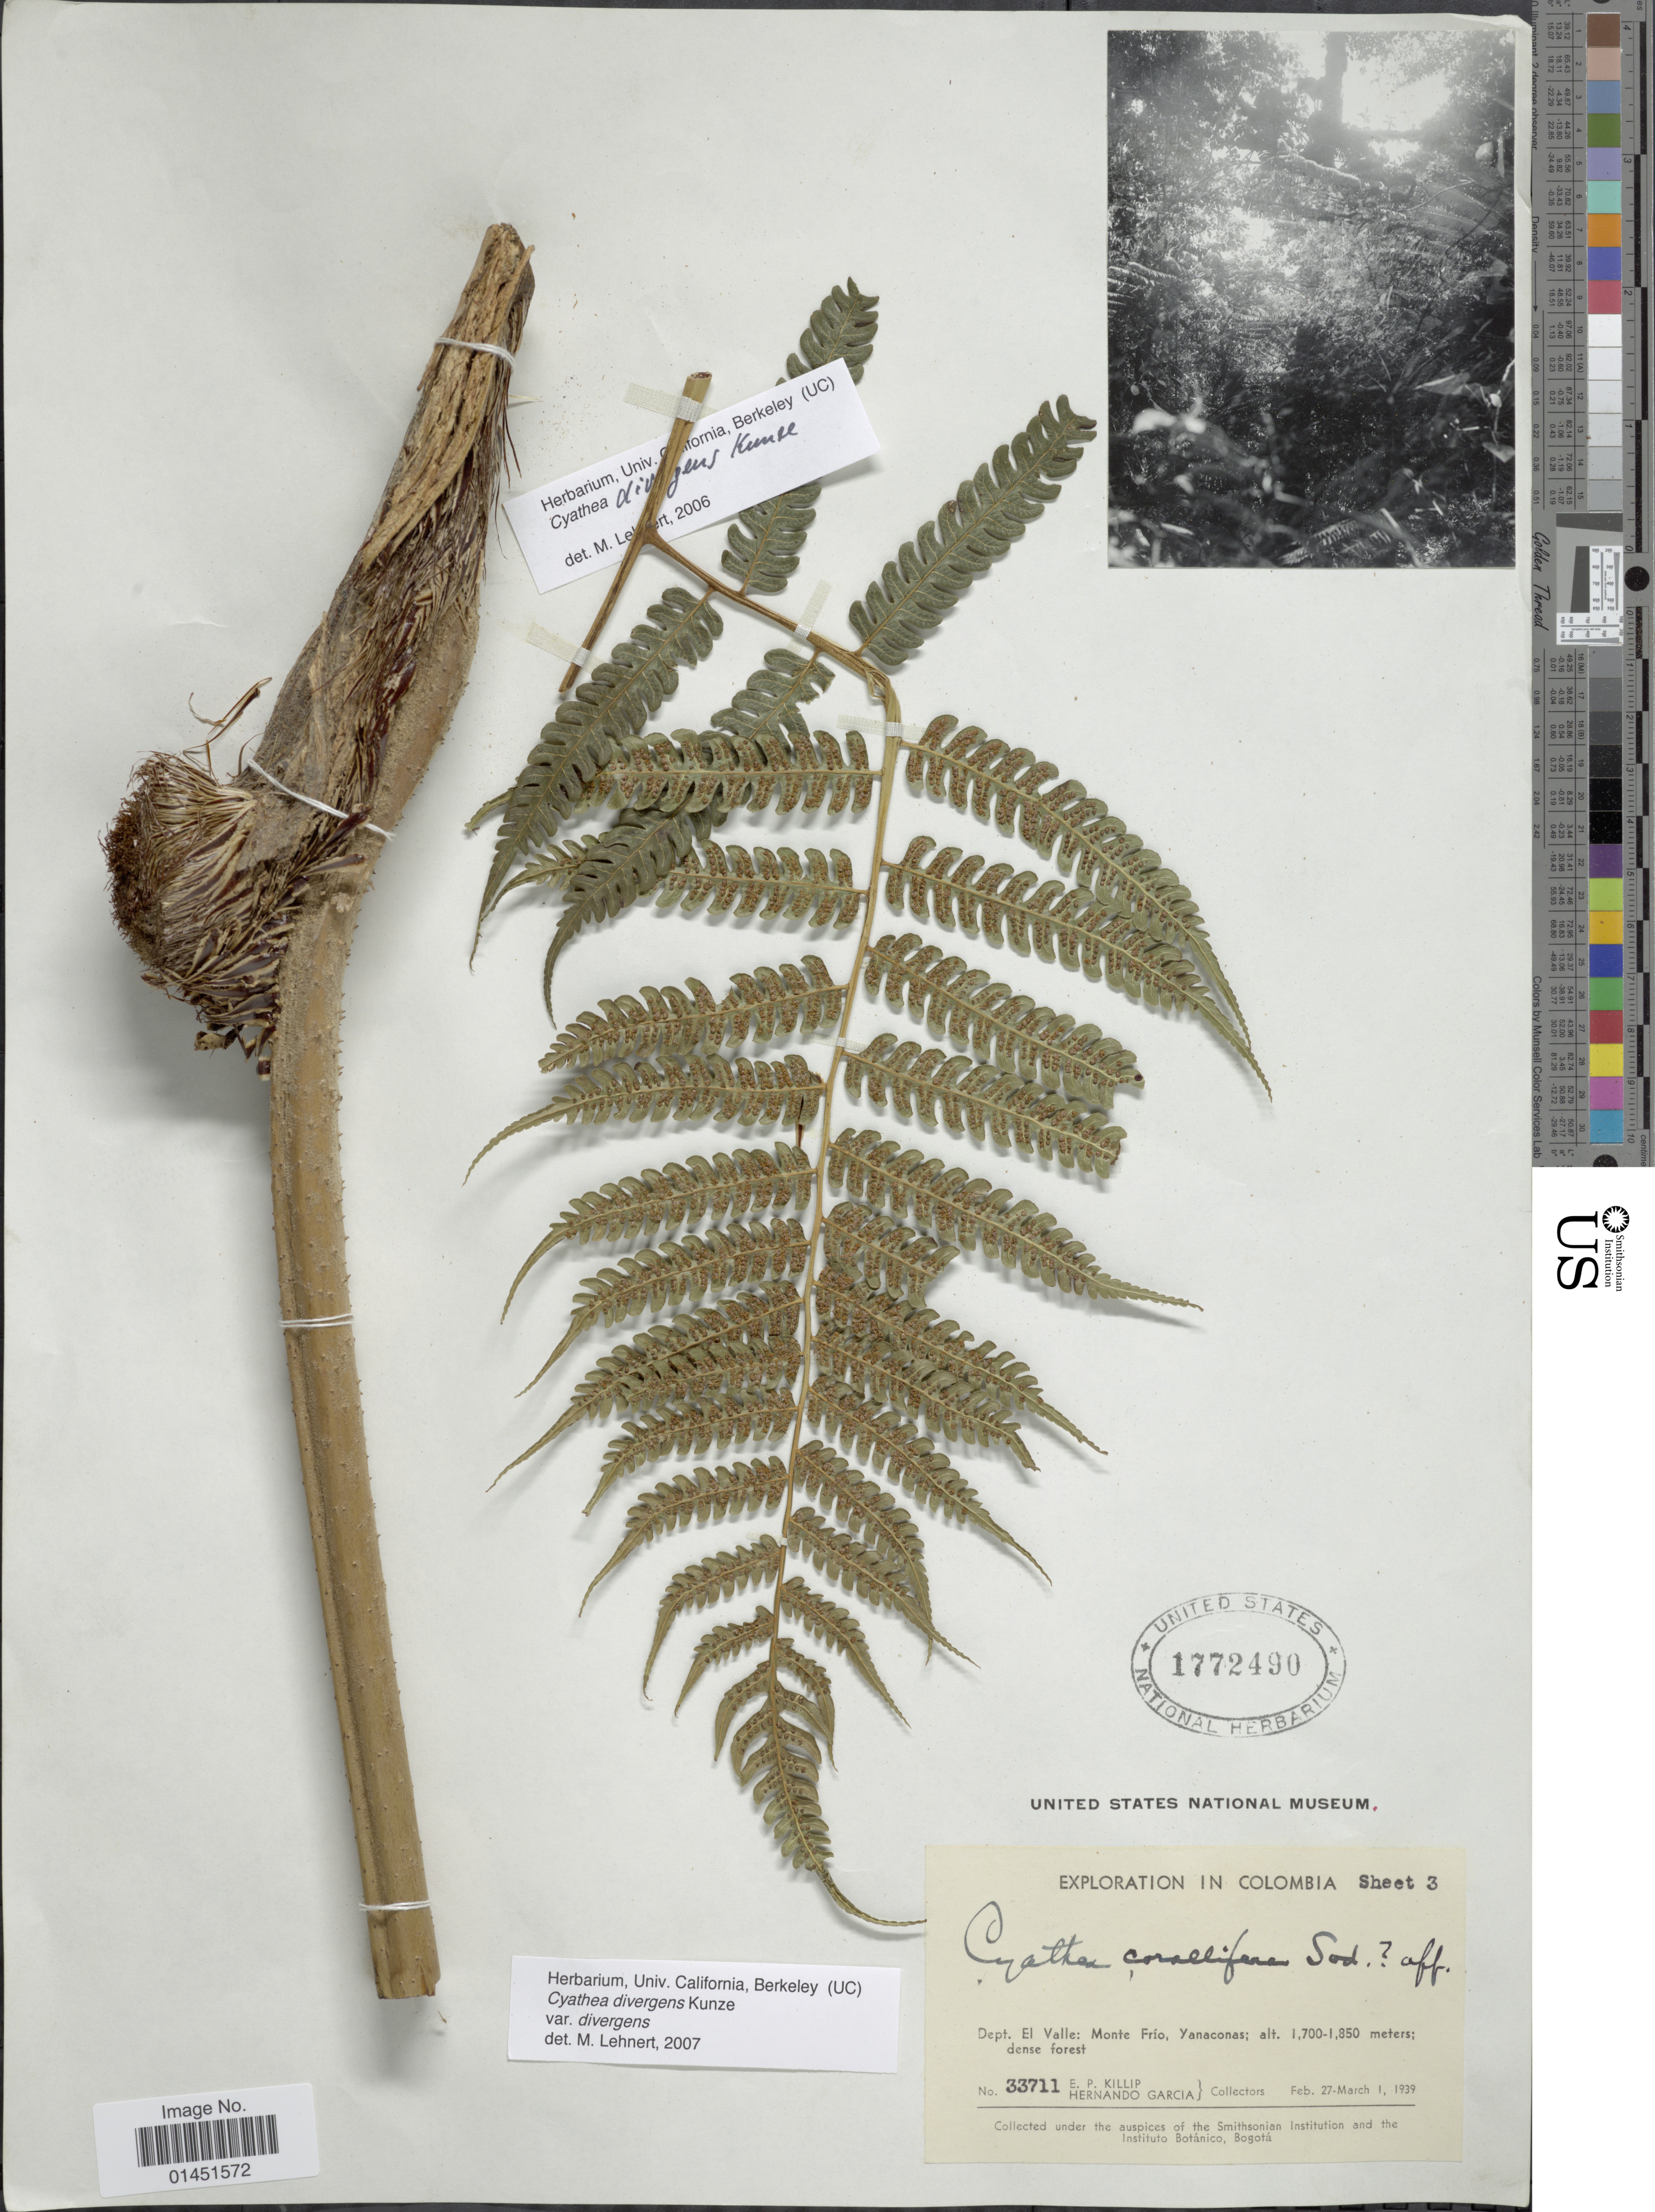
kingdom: Plantae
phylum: Tracheophyta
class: Polypodiopsida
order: Cyatheales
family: Cyatheaceae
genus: Cyathea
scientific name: Cyathea divergens var. divergens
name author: Kunze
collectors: E. P. Killip & H. Garcia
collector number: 33711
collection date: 1939-02-27/1939-03-01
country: Colombia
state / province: Valle del Cauca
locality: Dept. El Valle: Monte Frio, Yanaconas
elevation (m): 1700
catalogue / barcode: US 1772490